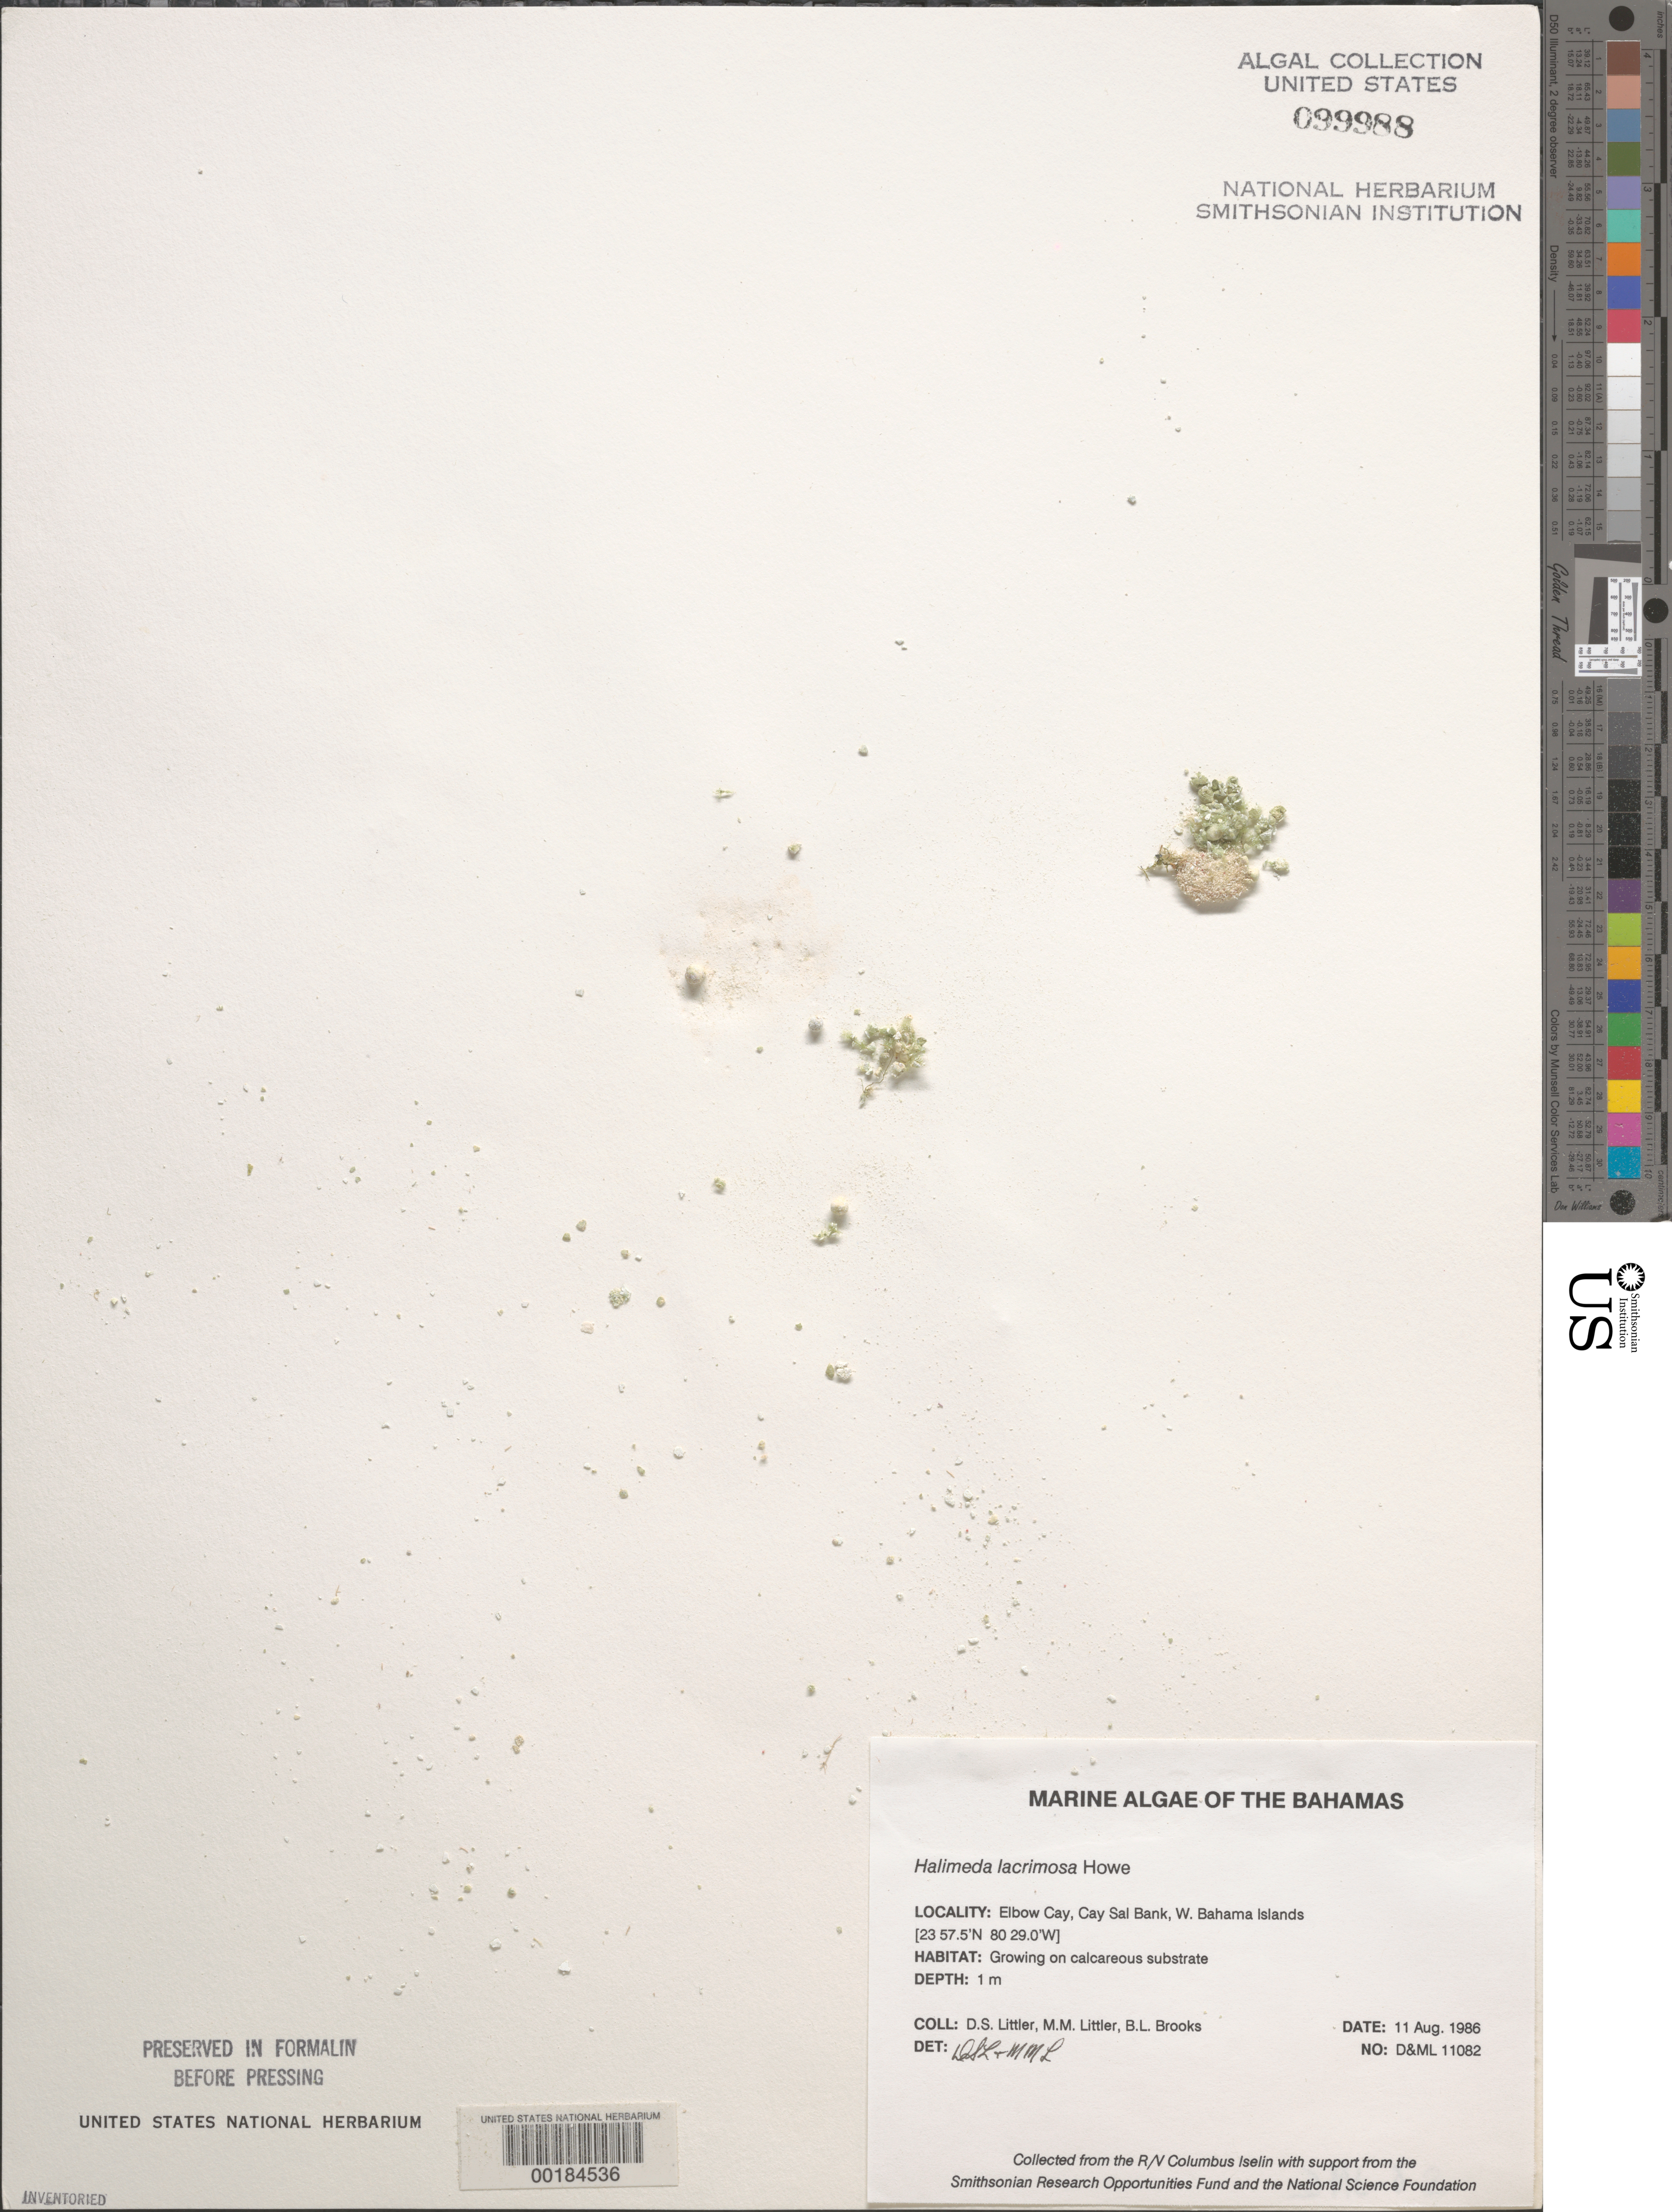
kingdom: Plantae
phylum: Chlorophyta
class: Ulvophyceae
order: Bryopsidales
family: Halimedaceae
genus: Halimeda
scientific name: Halimeda lacrimosa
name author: M. Howe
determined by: Littler, D. S.; Littler, M. M.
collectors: D. S. Littler, M. M. Littler & B. Brooks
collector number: D&ML 11082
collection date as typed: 11 Aug 1986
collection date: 1986-08-11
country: Bahamas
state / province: Bimini Banks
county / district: Bimini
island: Elbow Cay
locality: Cay Sal Banks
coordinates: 23 57.5'N, 80 29.0'W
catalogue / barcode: US 99988